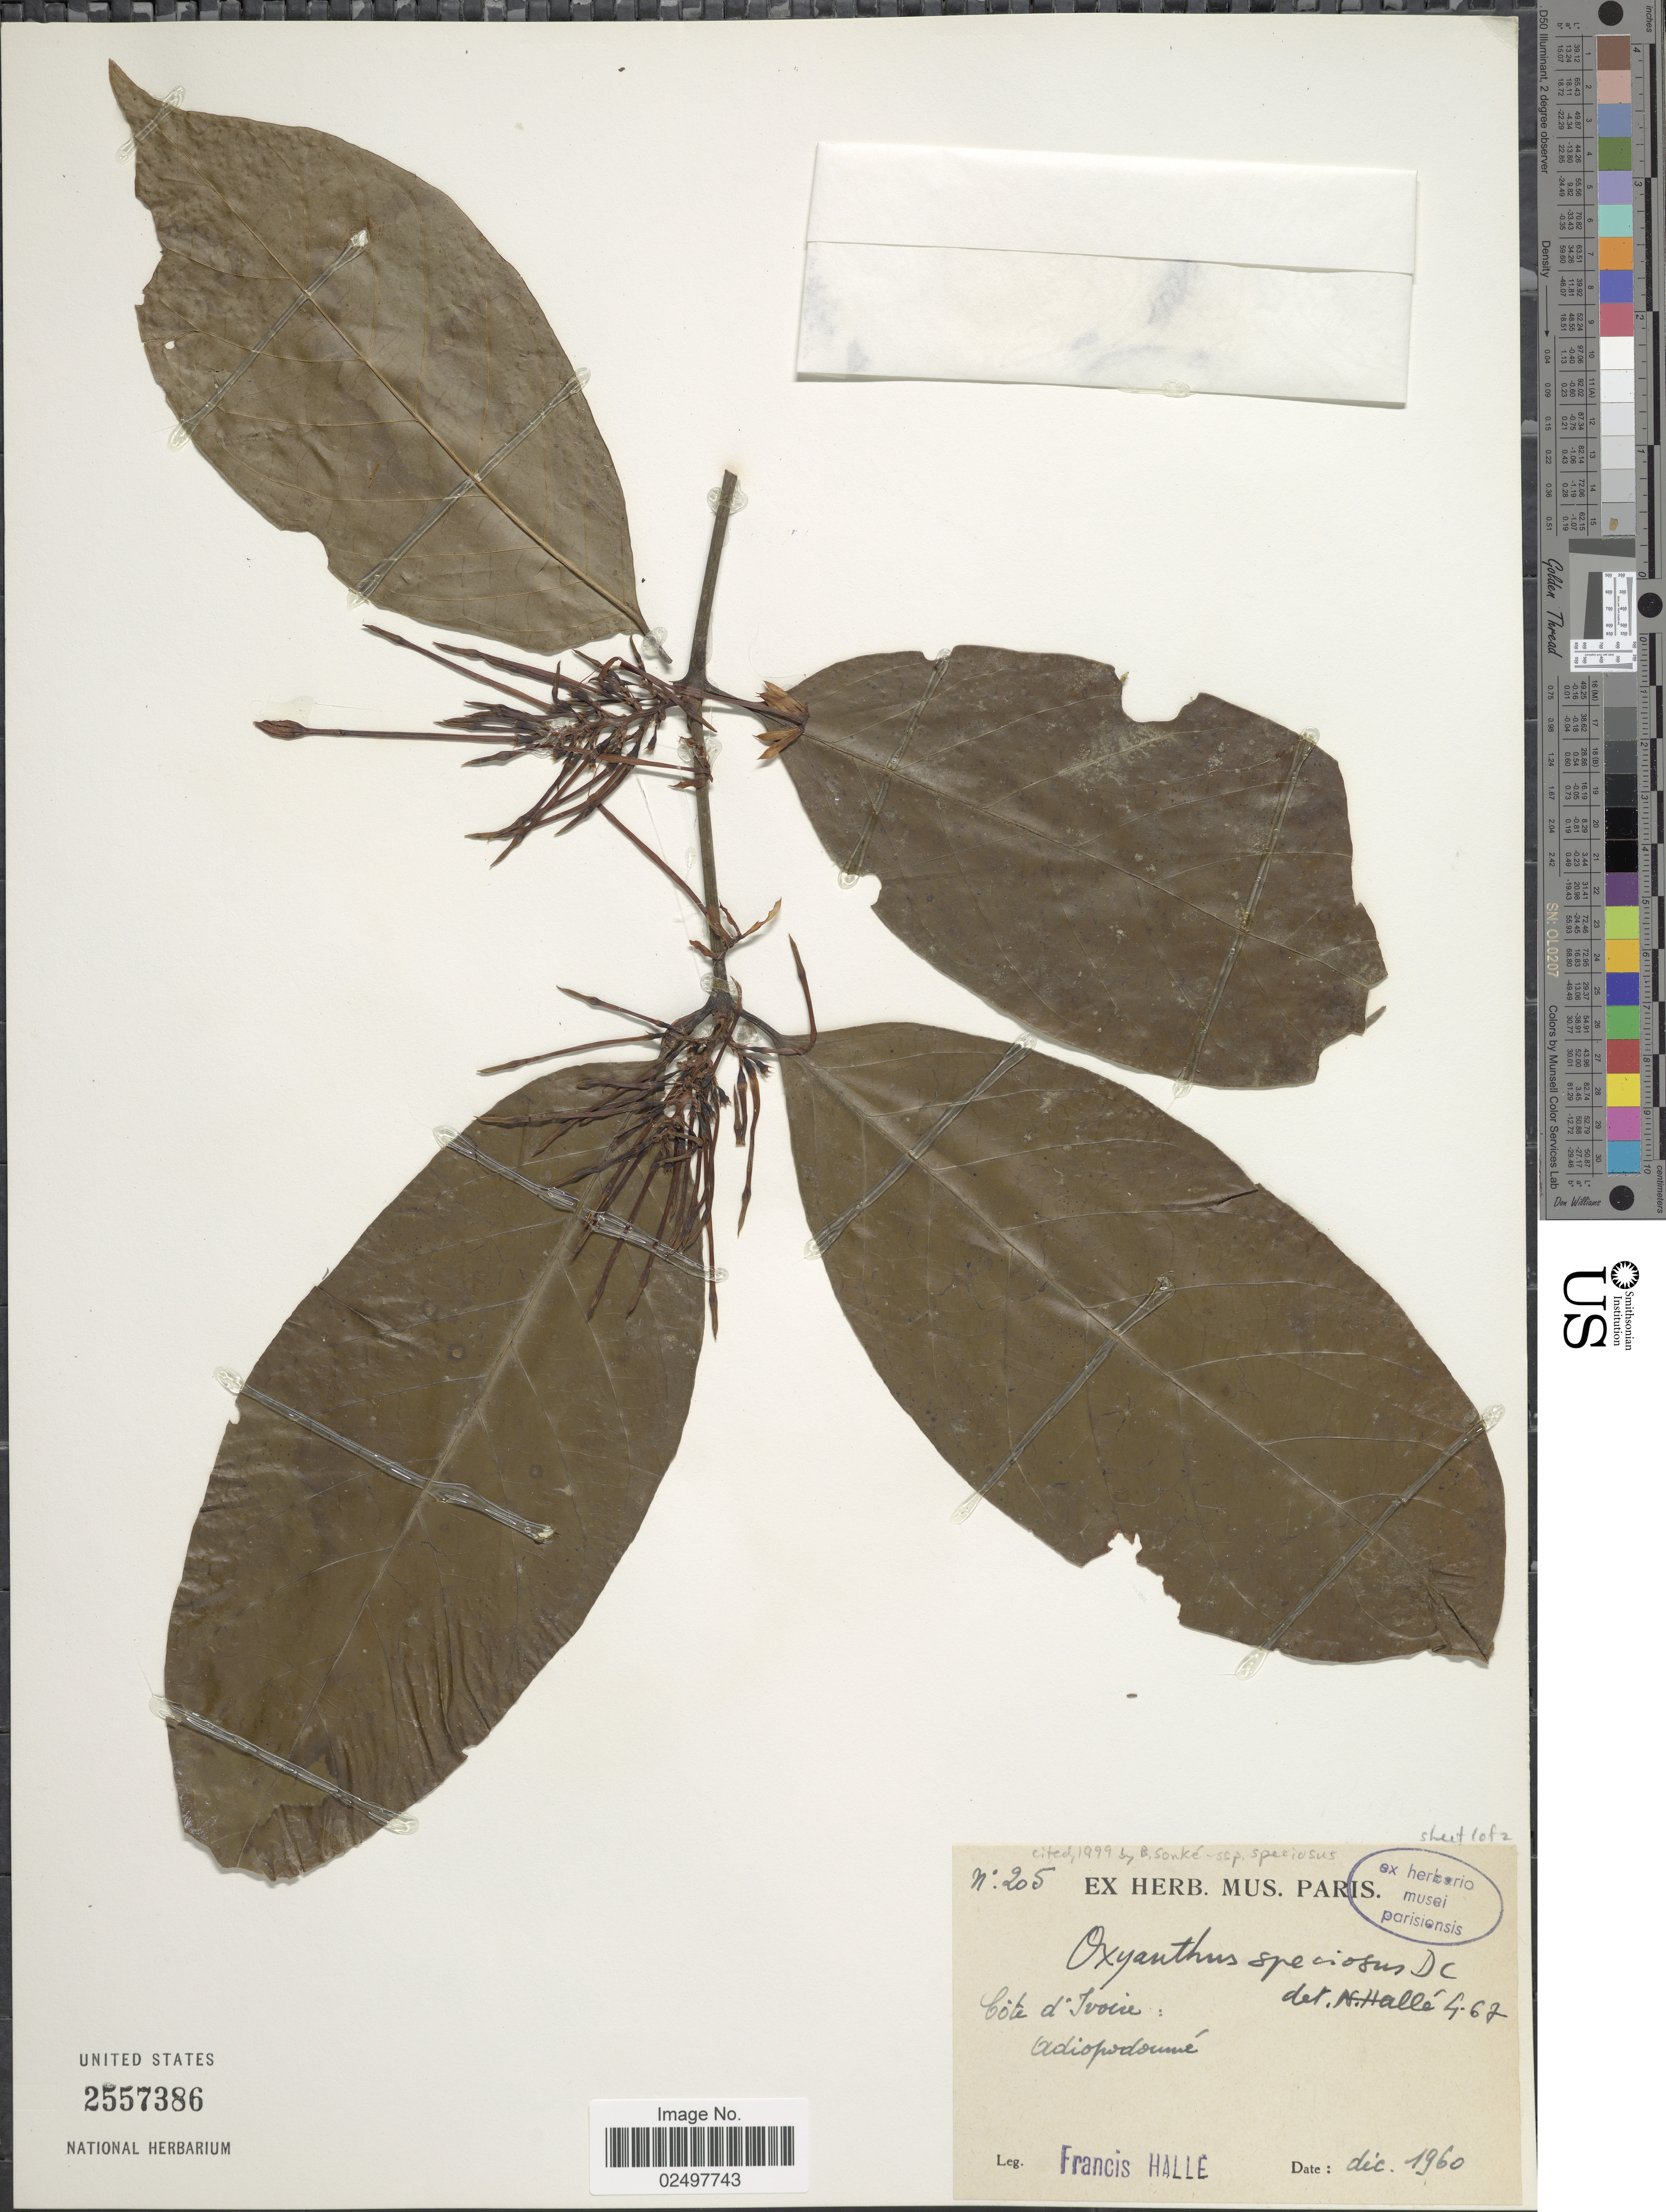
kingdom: Plantae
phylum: Tracheophyta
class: Magnoliopsida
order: Gentianales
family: Rubiaceae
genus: Oxyanthus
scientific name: Oxyanthus speciosus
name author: DC.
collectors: F. Hallé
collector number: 205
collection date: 1960-12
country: Ivory Coast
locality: Cote d'Ivoire: Adiopodoume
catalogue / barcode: US 2557386